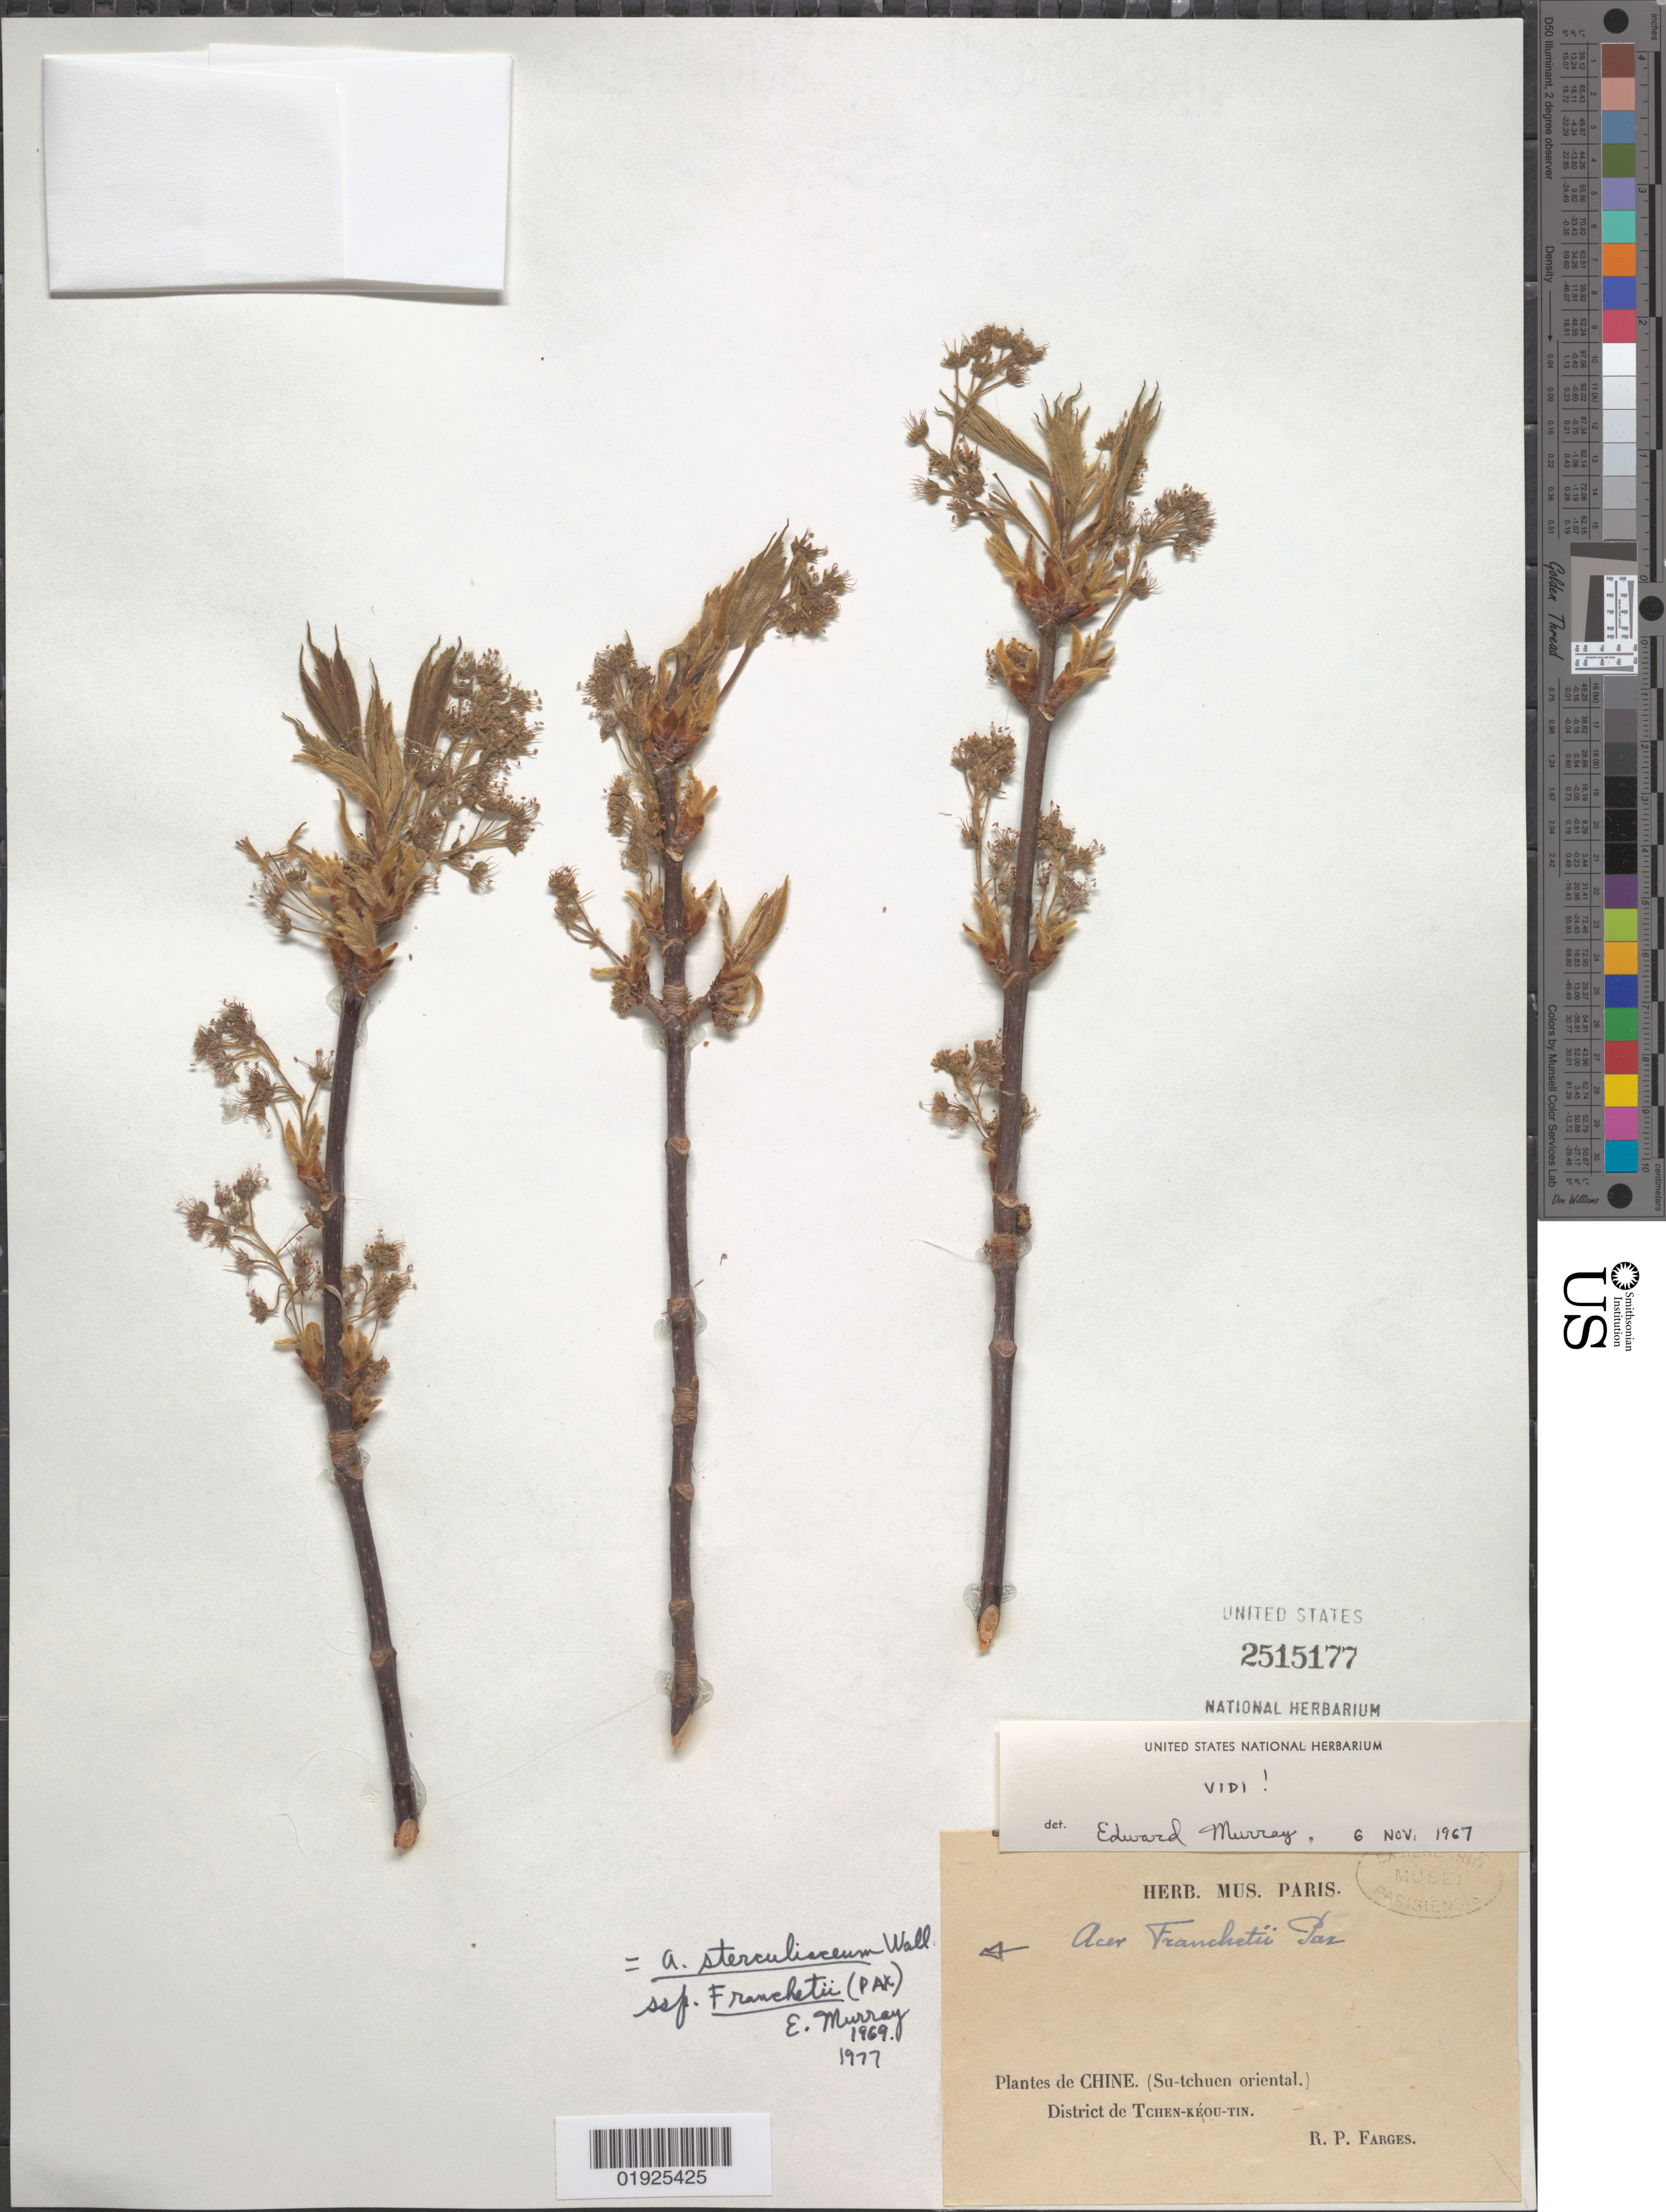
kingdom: Plantae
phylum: Tracheophyta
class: Magnoliopsida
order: Sapindales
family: Sapindaceae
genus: Acer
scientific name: Acer sterculiaceum subsp. franchetii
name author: (Pax) A.E. Murray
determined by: Murray, Edward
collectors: R. Farges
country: China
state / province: Sichuan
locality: Su-tchuen oriental [Sichuan]. District de Tchen-Kéou-tin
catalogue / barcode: US 2515177